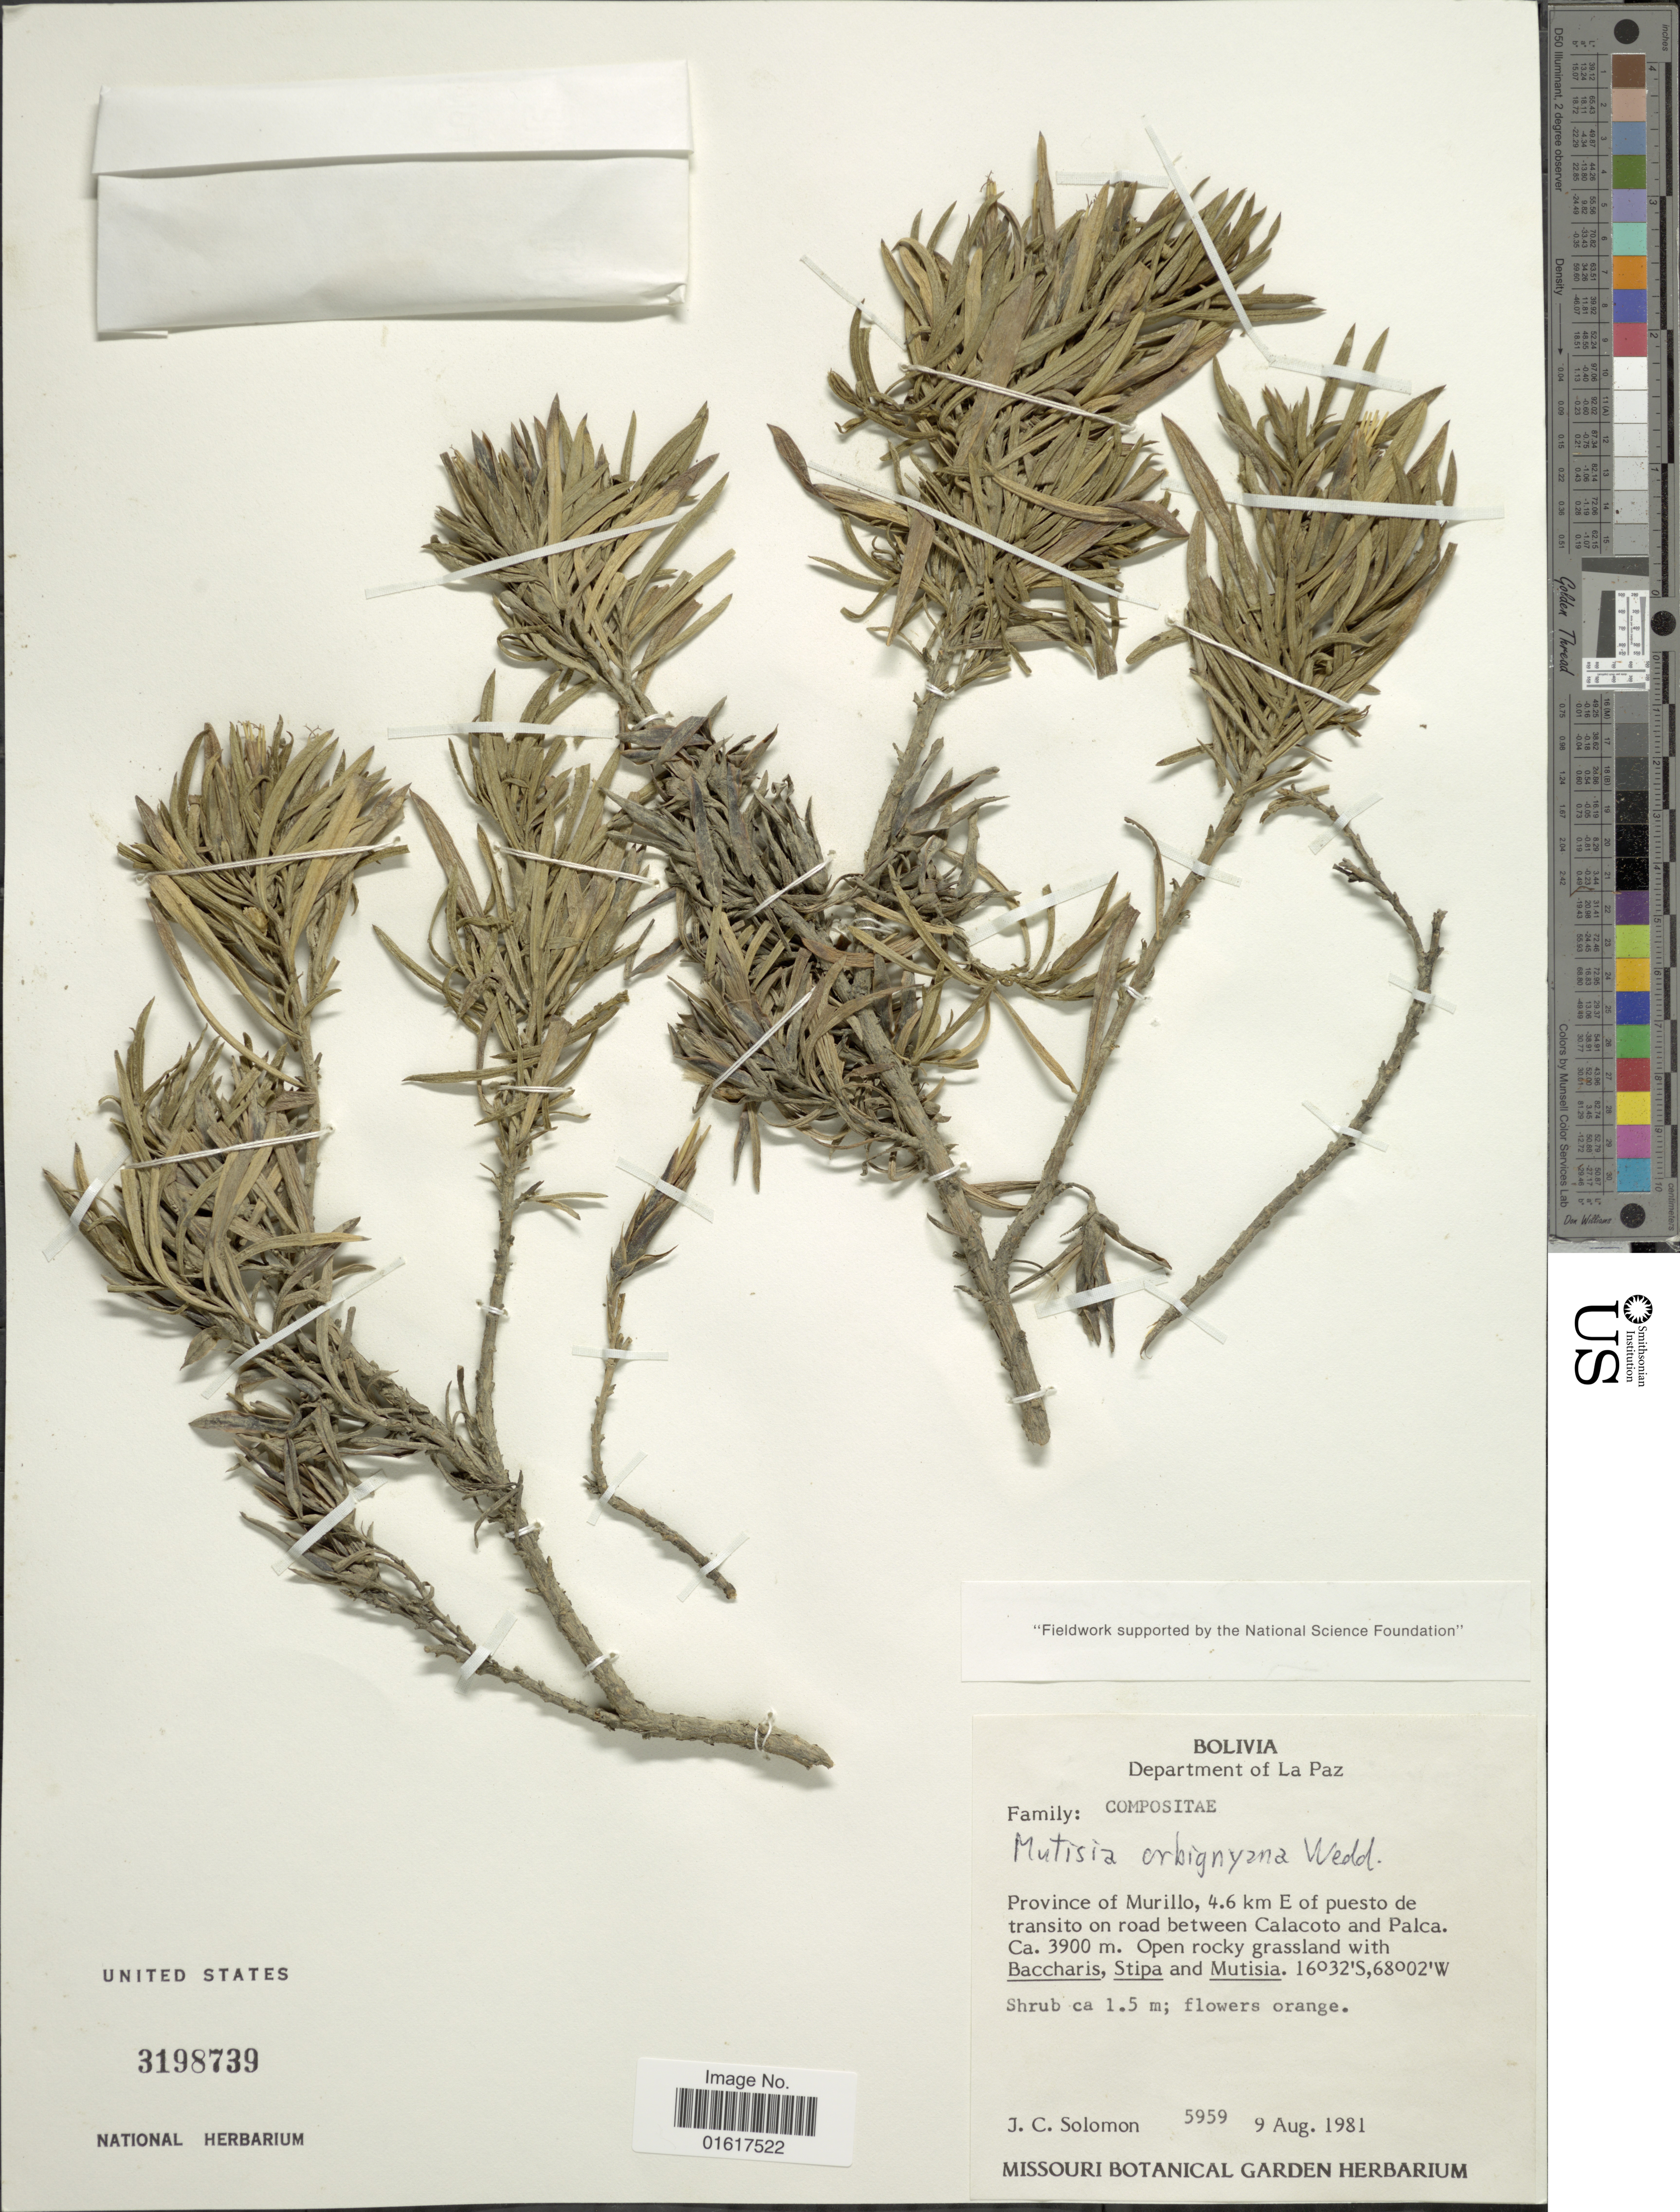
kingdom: Plantae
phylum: Tracheophyta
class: Magnoliopsida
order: Asterales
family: Asteraceae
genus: Mutisia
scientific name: Mutisia orbignyana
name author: Wedd.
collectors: J. C. Solomon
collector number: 5959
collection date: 1981-08-09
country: Bolivia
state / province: La Paz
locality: Province of Murillo, 4.6 km E of puesto de transito on road between Calacoto and Palca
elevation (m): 3900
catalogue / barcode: US 3198739